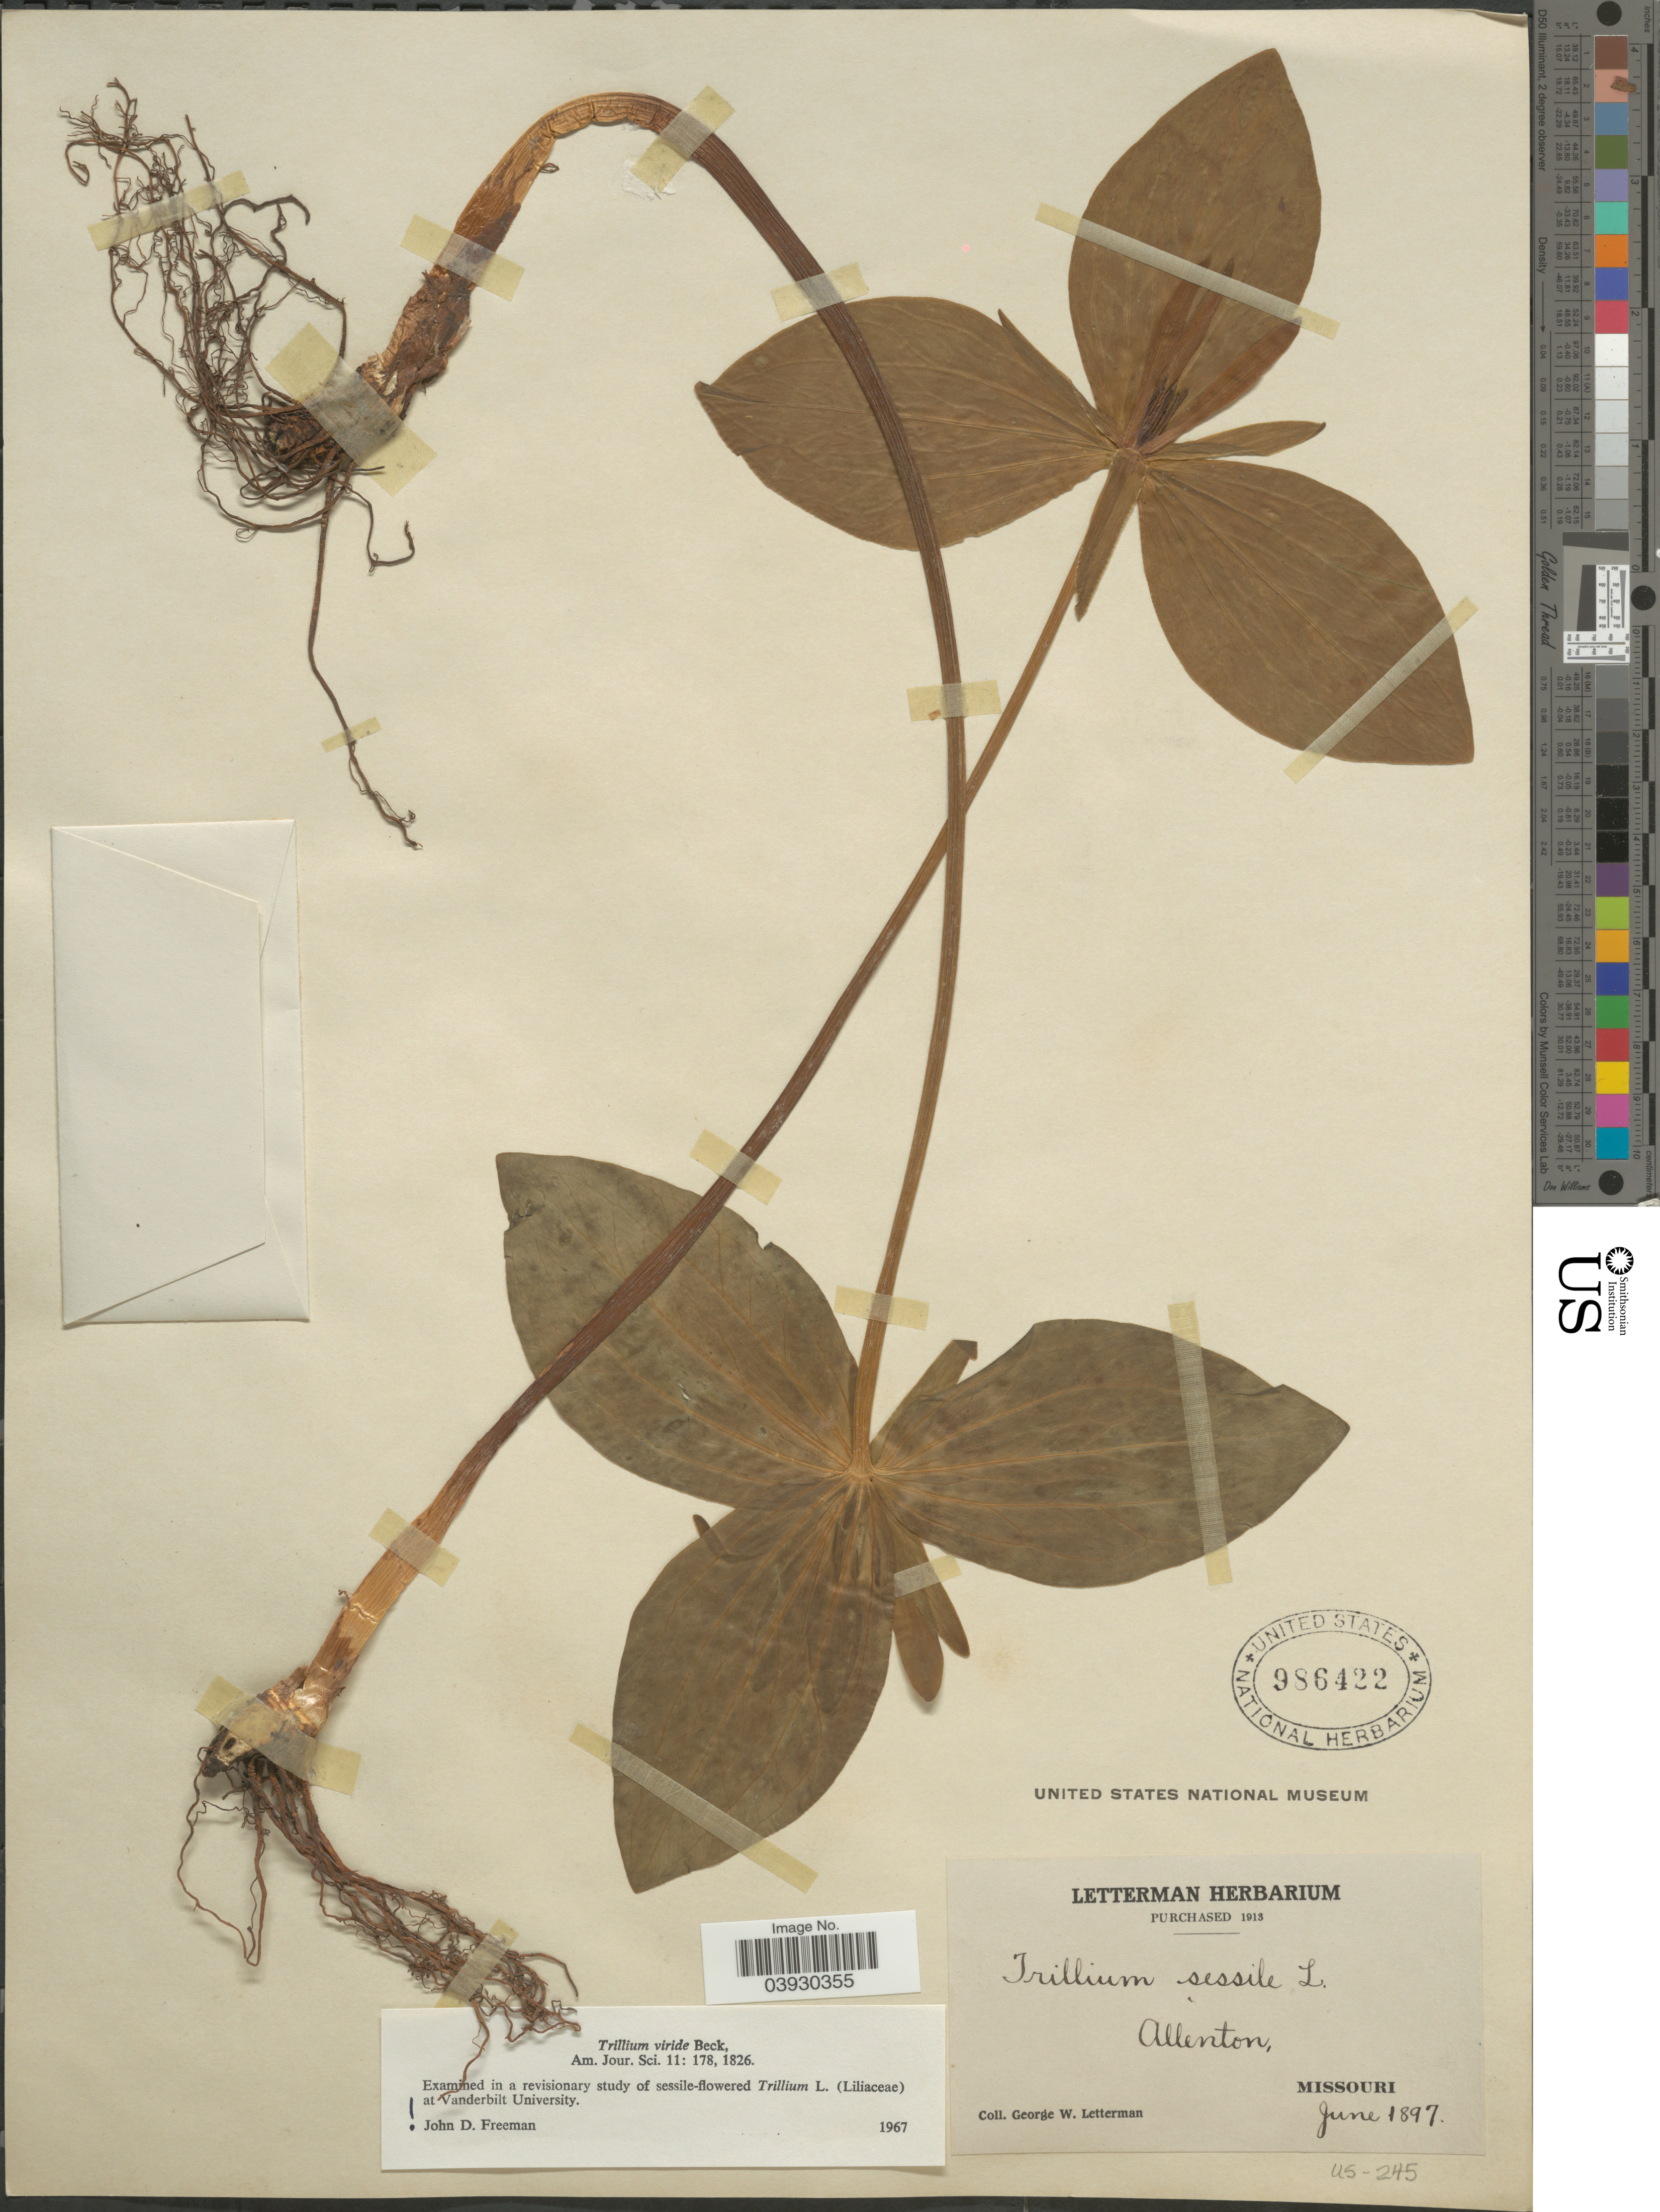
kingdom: Plantae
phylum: Tracheophyta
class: Liliopsida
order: Liliales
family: Melanthiaceae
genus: Trillium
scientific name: Trillium viride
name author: L.C. Beck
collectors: G. W. Letterman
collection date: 1897-06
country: United States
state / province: Missouri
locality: Allenton.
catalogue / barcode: US 986422